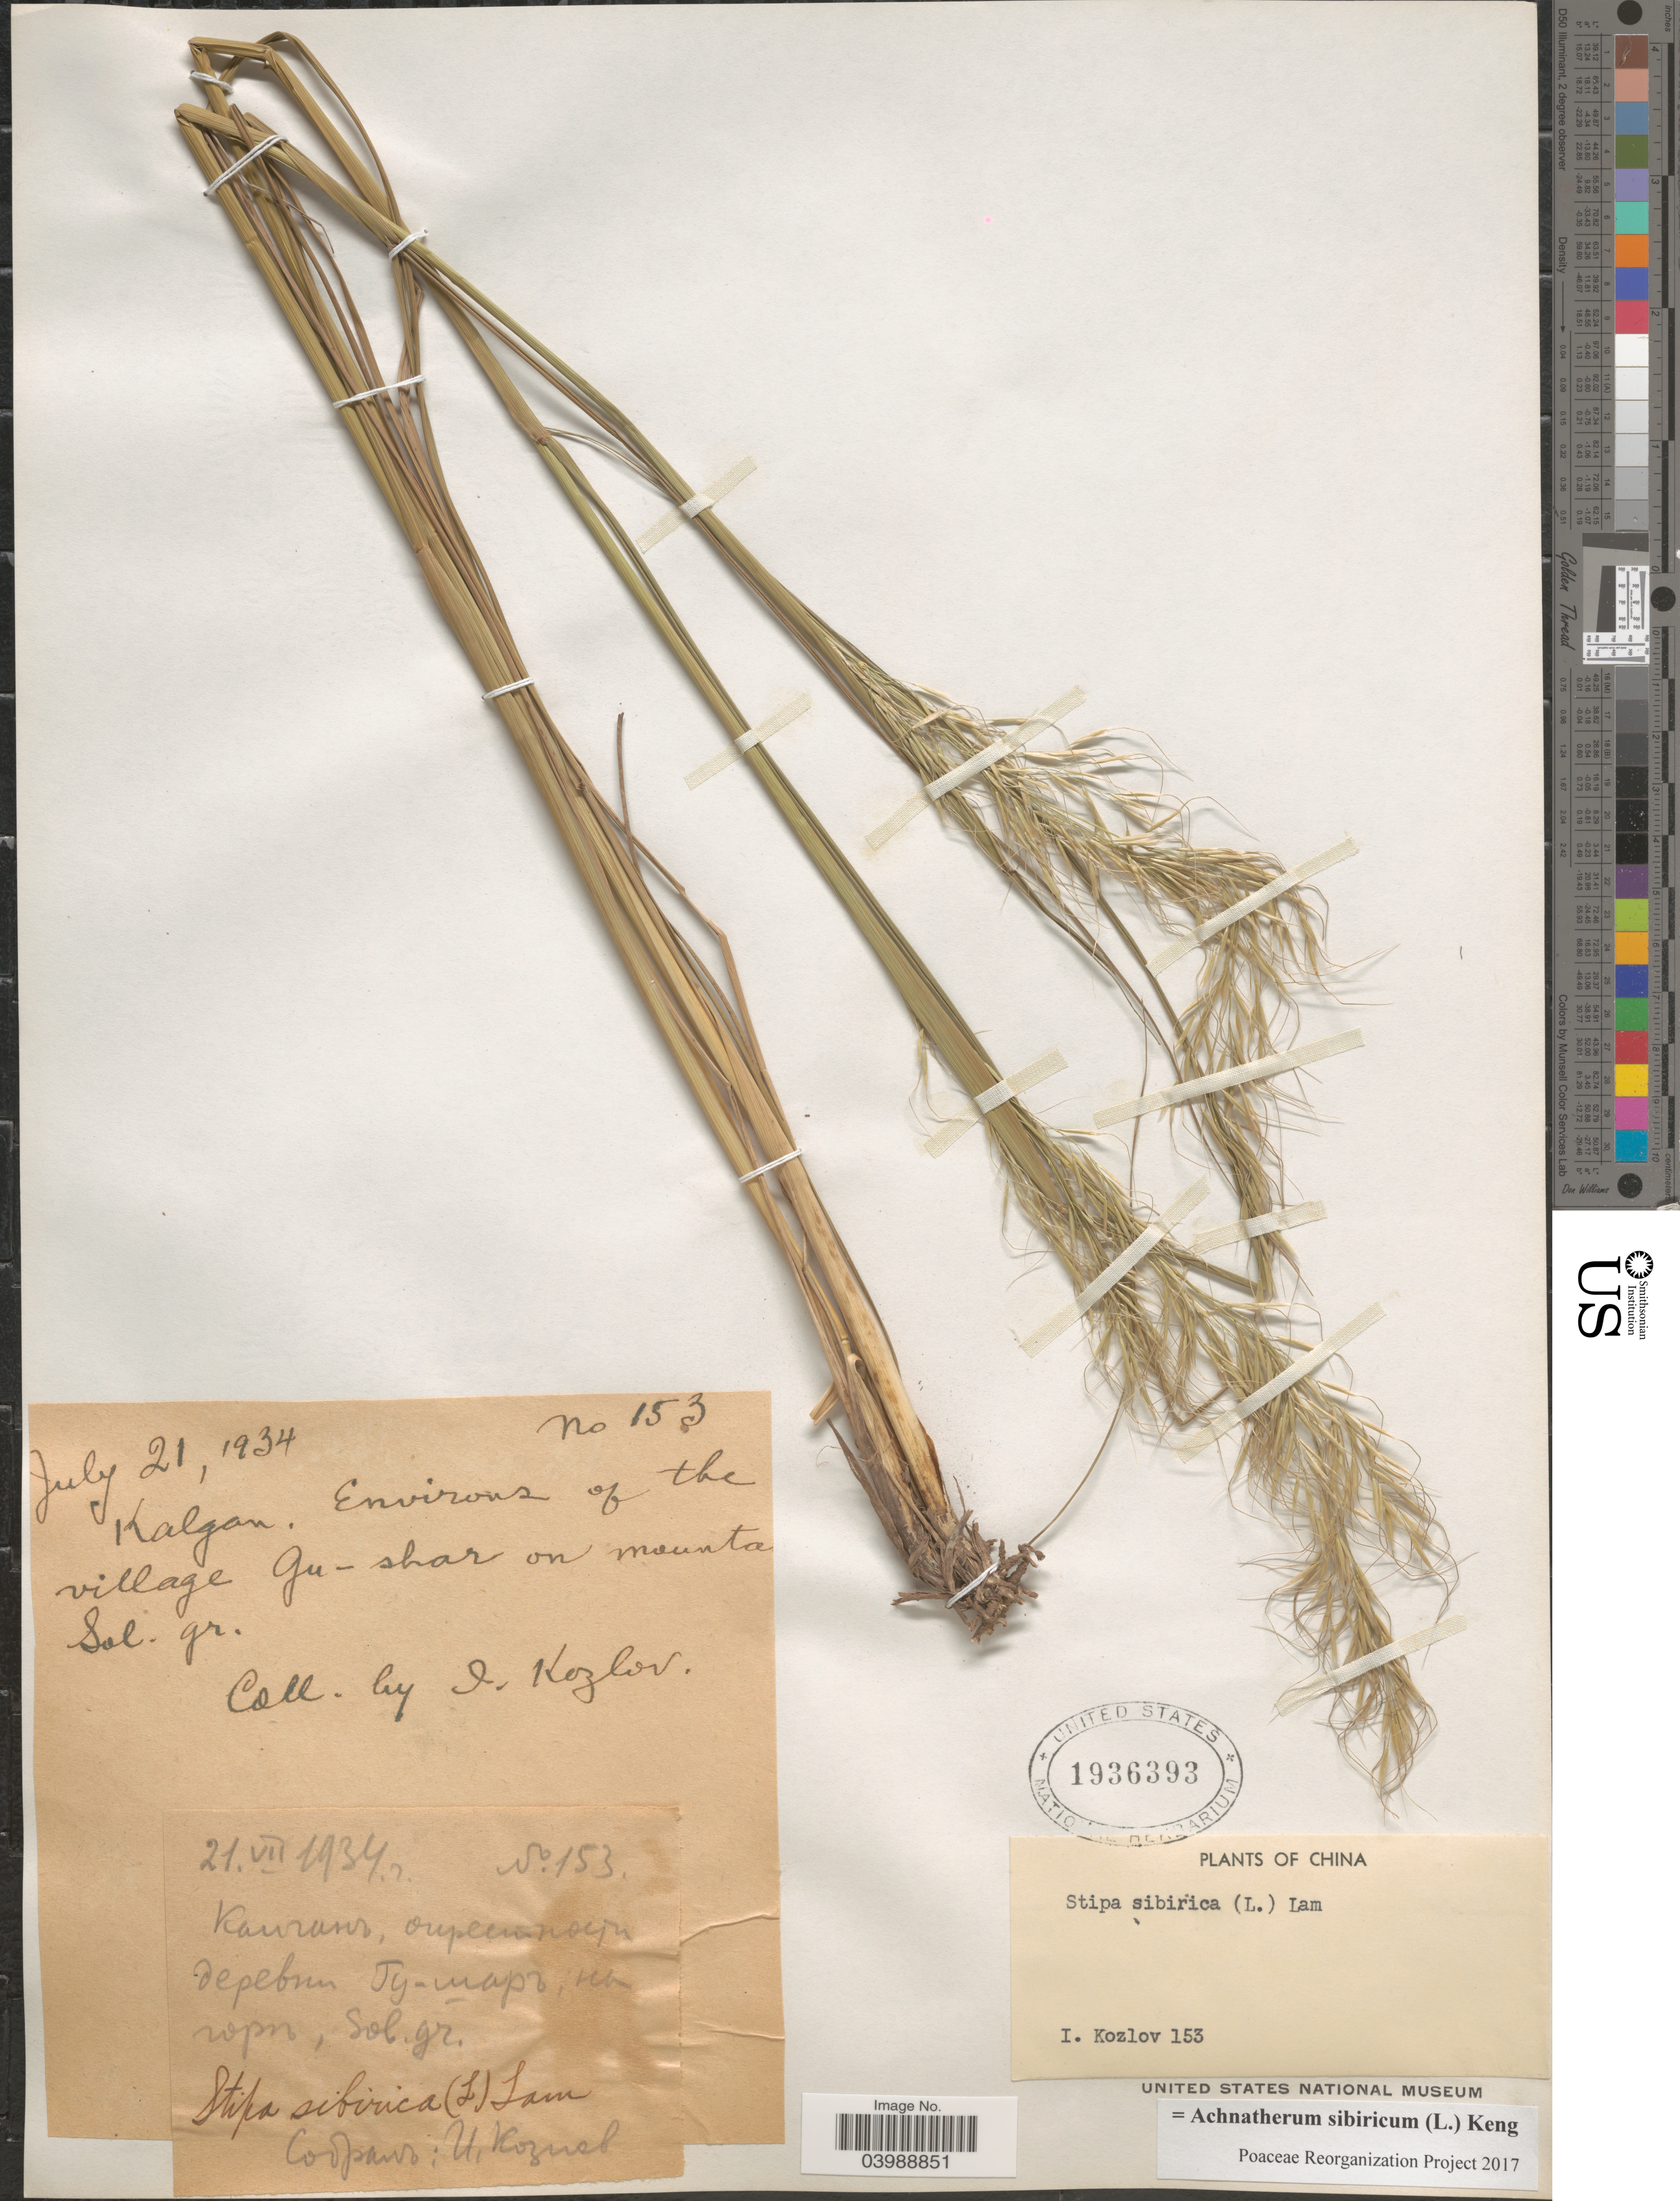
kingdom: Plantae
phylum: Tracheophyta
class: Liliopsida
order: Poales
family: Poaceae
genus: Achnatherum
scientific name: Achnatherum sibiricum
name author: (L.) Keng ex Tzvelev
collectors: I. Kozlov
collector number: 153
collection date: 1934-07-21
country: China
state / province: Hebei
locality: Kalgan. Environs of the village Gu - shar on mountain.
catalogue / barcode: US 1936393